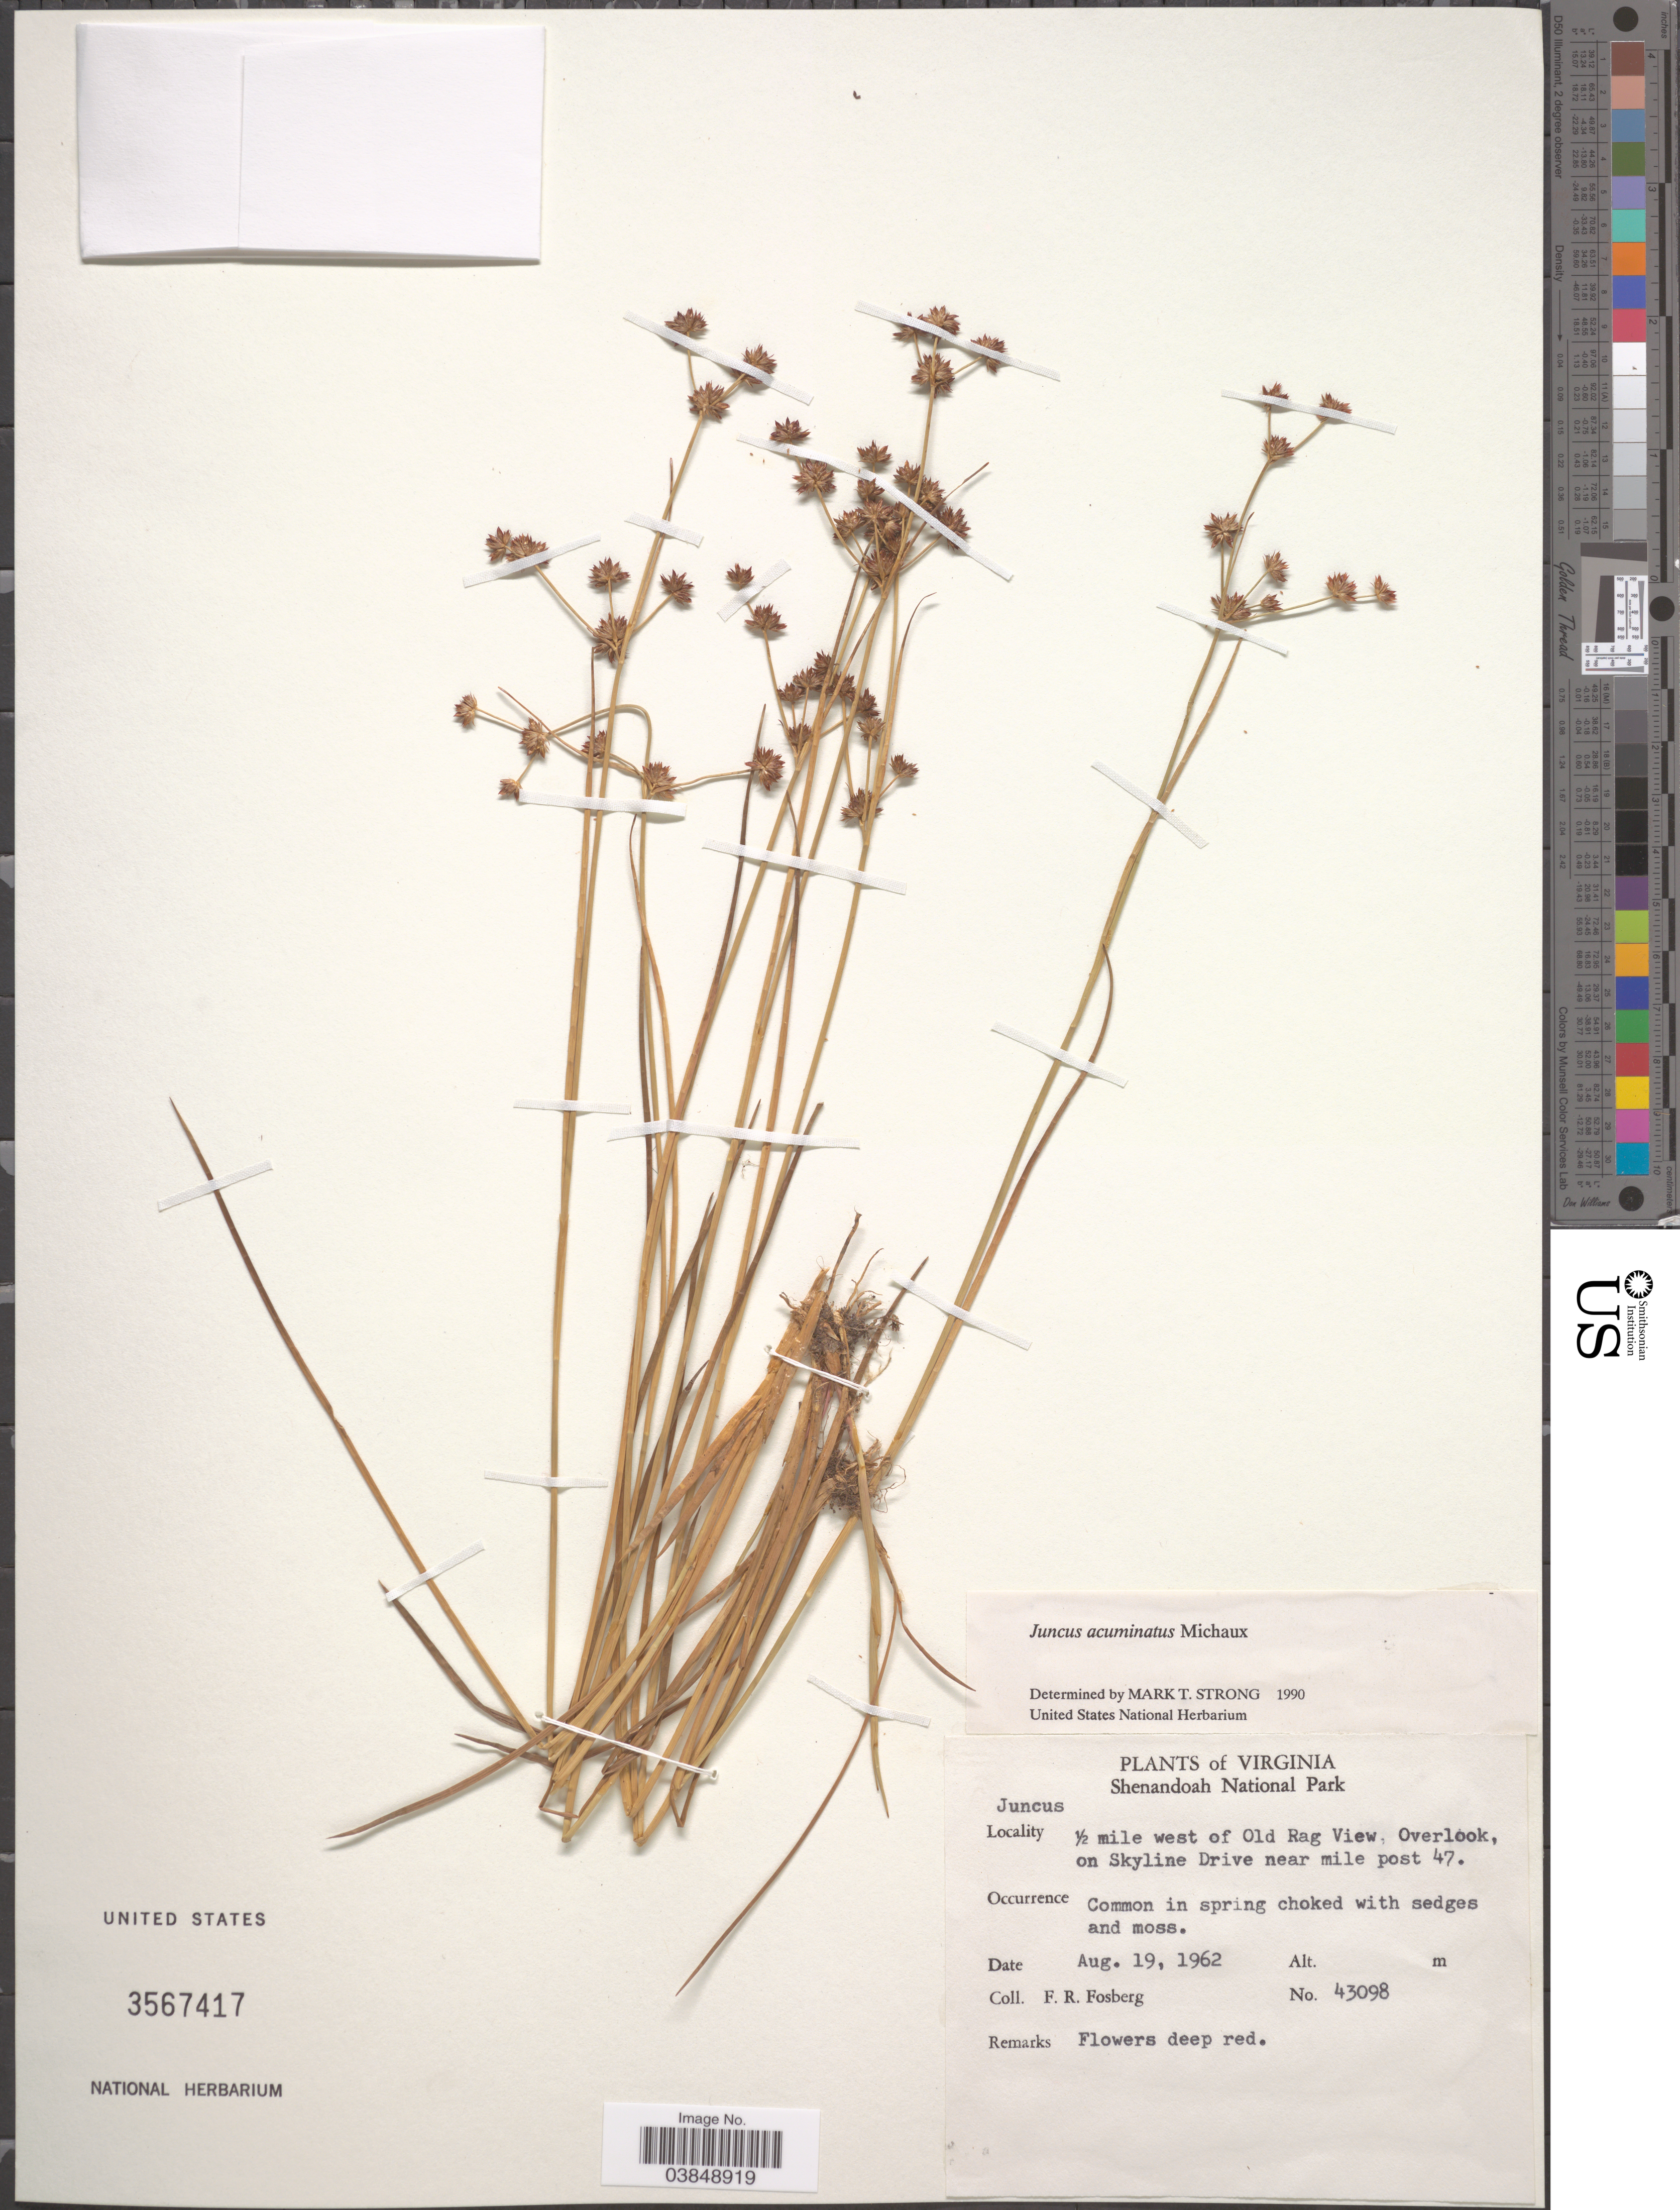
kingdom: Plantae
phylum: Tracheophyta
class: Liliopsida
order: Poales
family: Juncaceae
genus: Juncus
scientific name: Juncus acuminatus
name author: Michx.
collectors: F. R. Fosberg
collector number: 43098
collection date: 1962-08-19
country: United States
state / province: Virginia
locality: Shenandoah National Park. ½ mile west of Old Rag View, Overlook, on Skyline Drive near mile post 47.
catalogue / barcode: US 3567417